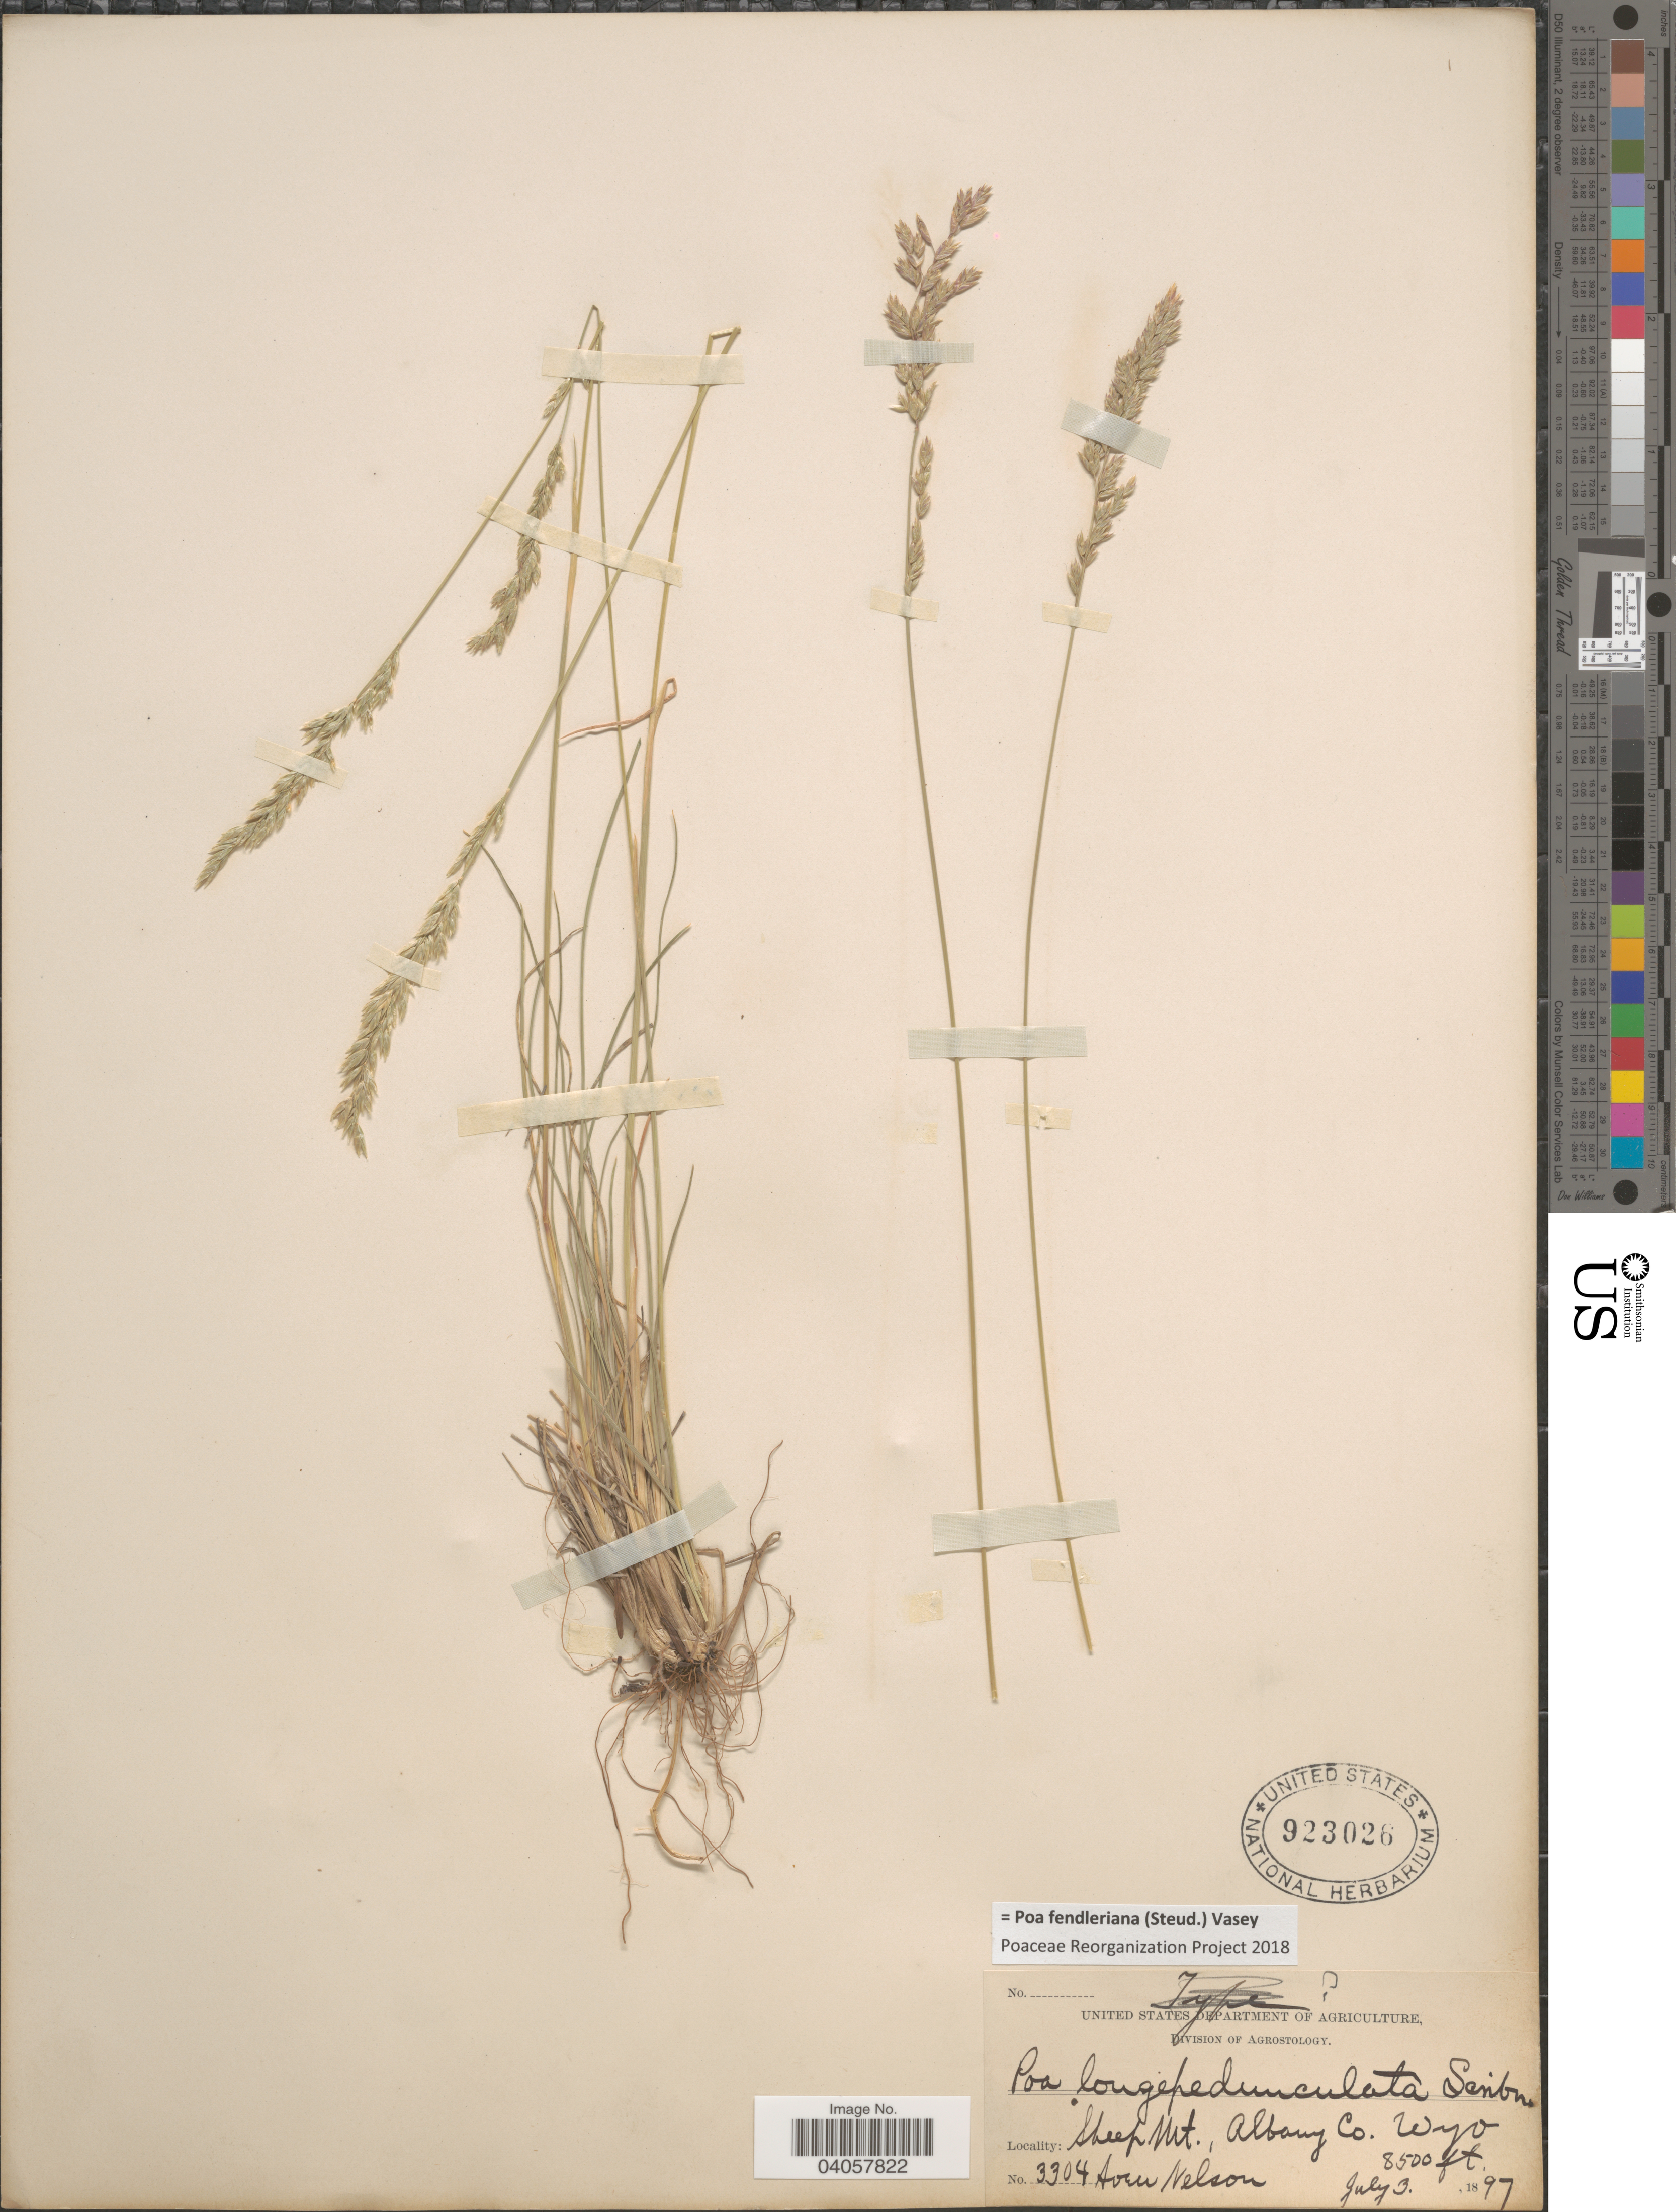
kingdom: Plantae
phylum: Tracheophyta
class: Liliopsida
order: Poales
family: Poaceae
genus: Poa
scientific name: Poa fendleriana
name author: (Steud.) Vasey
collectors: A. Nelson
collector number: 3304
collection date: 1897-07-03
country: United States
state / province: Wyoming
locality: Sheep Mt. Albany Co.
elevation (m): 2591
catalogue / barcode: US 923026